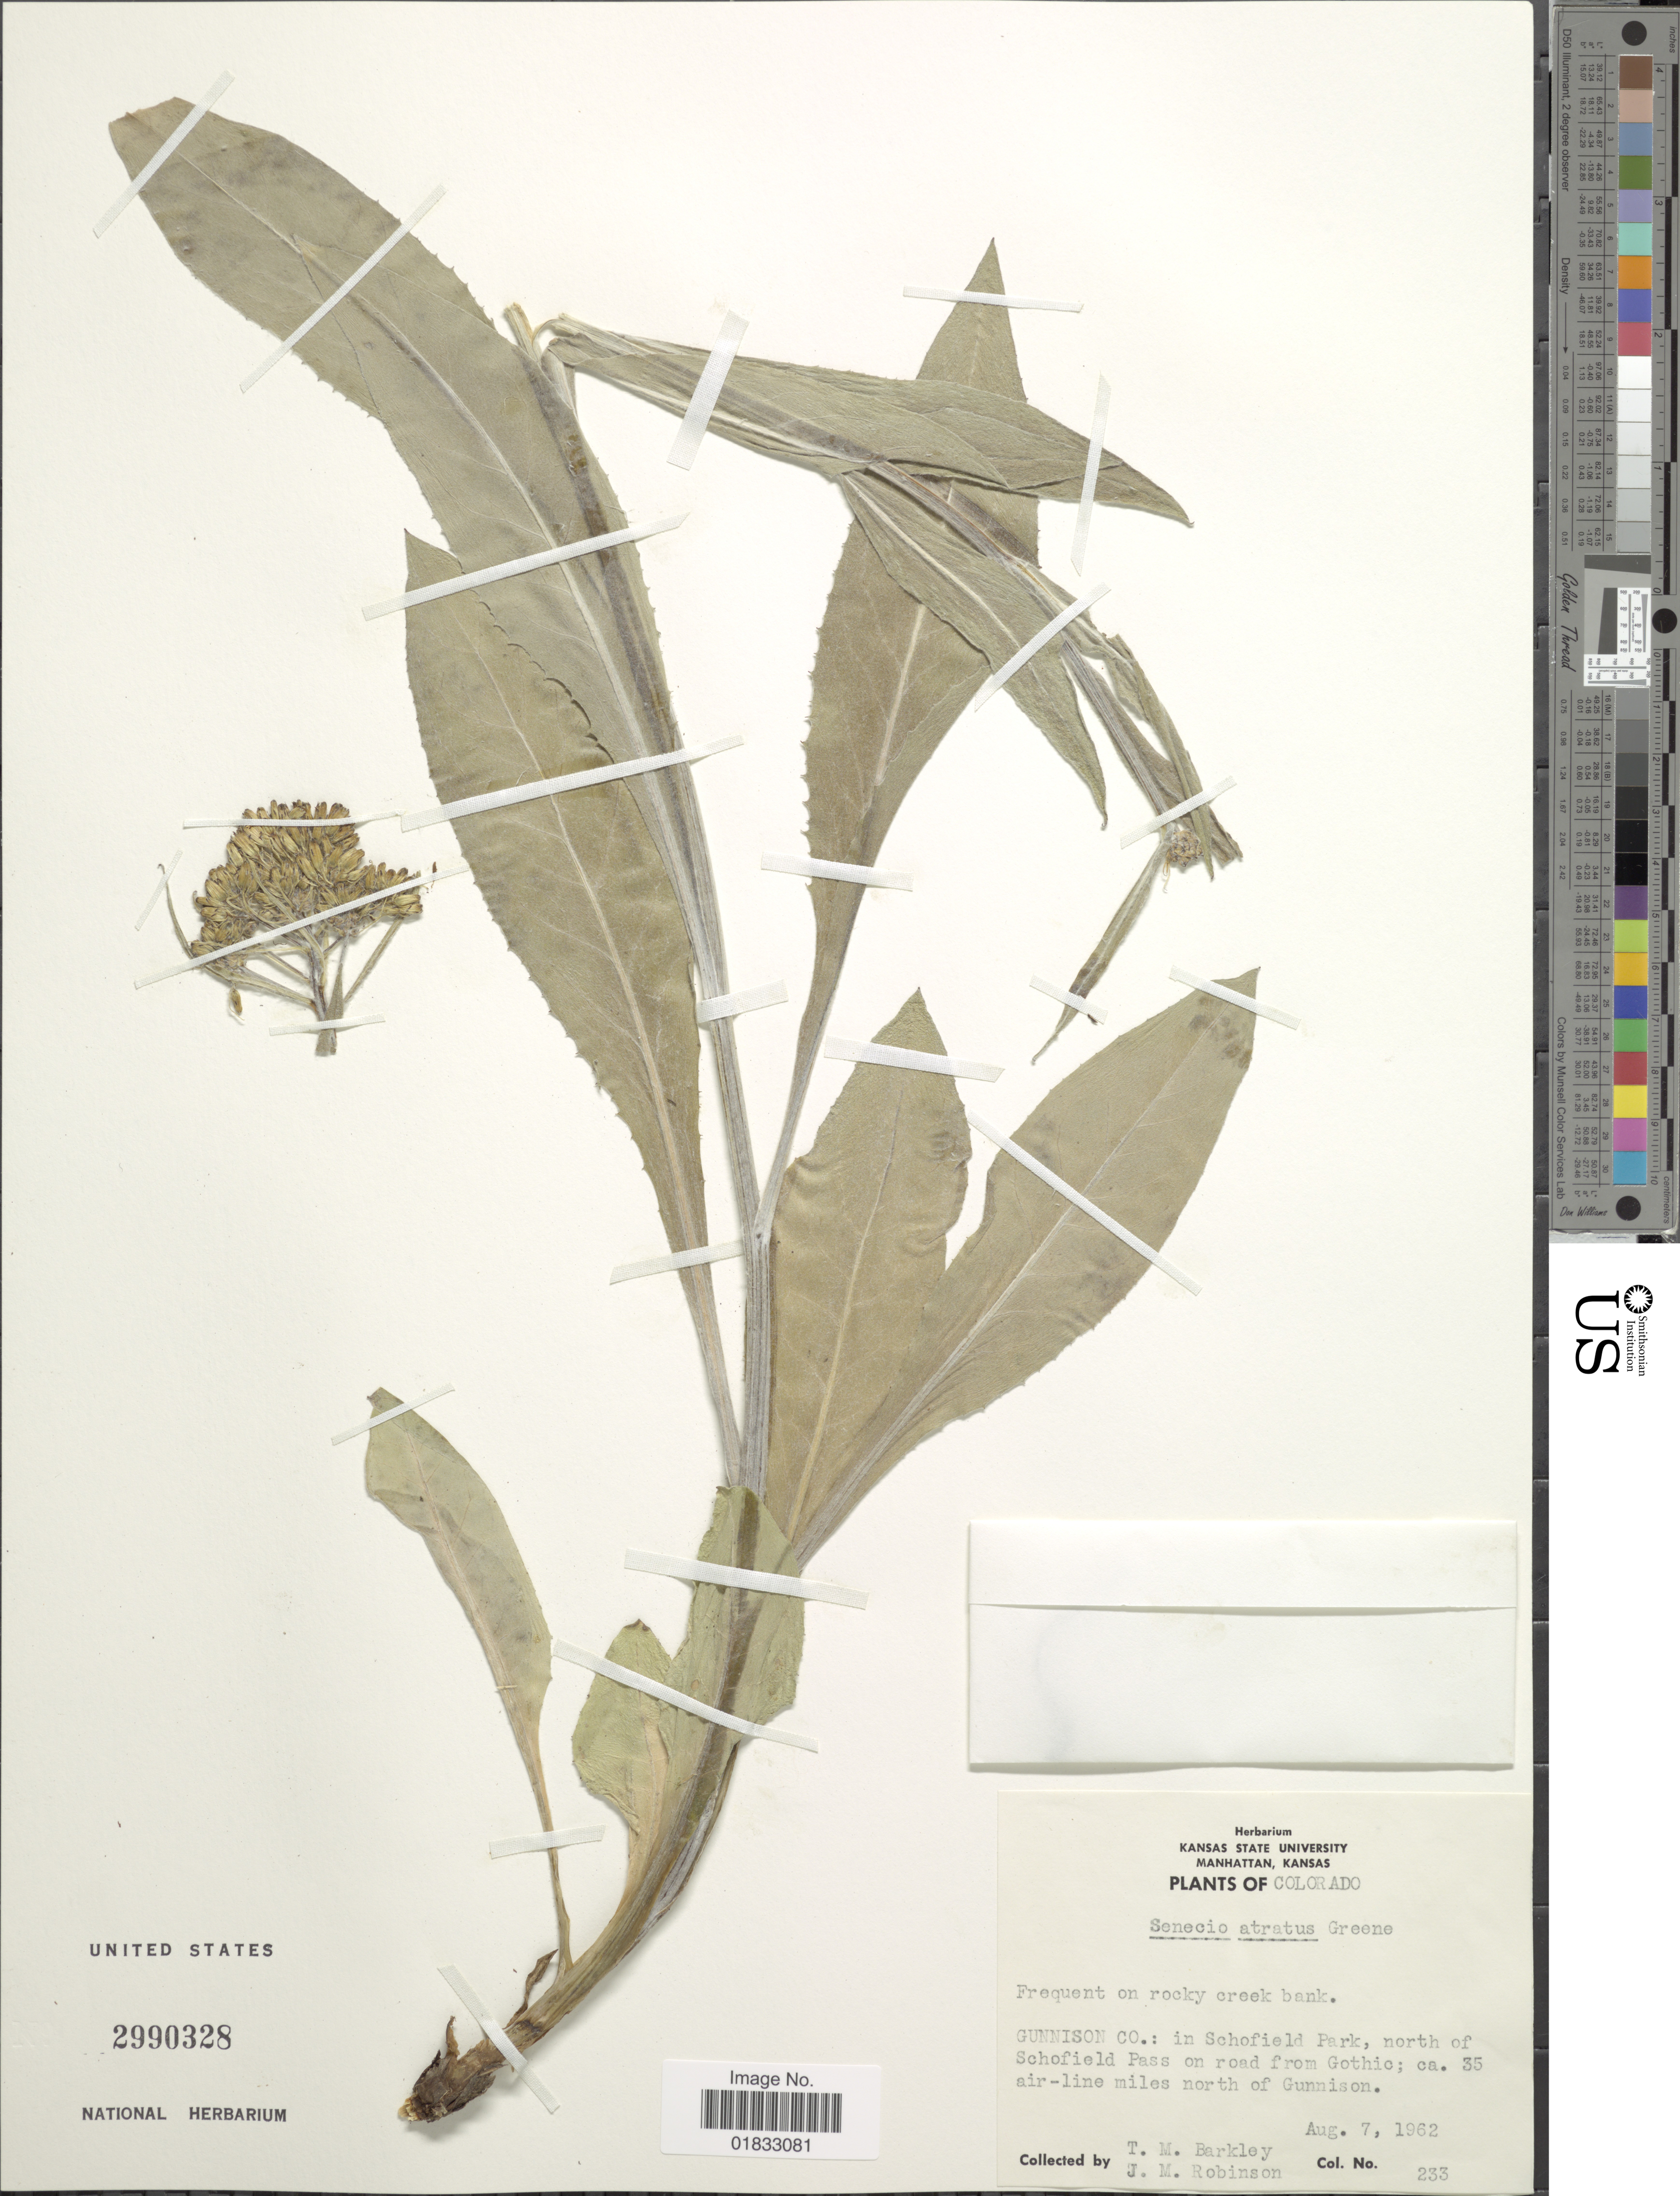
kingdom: Plantae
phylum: Tracheophyta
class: Magnoliopsida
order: Asterales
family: Asteraceae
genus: Senecio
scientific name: Senecio atratus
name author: Greene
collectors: T. M. Barkley & J. Robinson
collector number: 233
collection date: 1962-08-07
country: United States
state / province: Colorado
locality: Gunnison Co.: in Schofield Park, north of Schofield Pass on road from Gothic; ca. 35 air-line miles north of Gunnison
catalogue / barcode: US 2990328